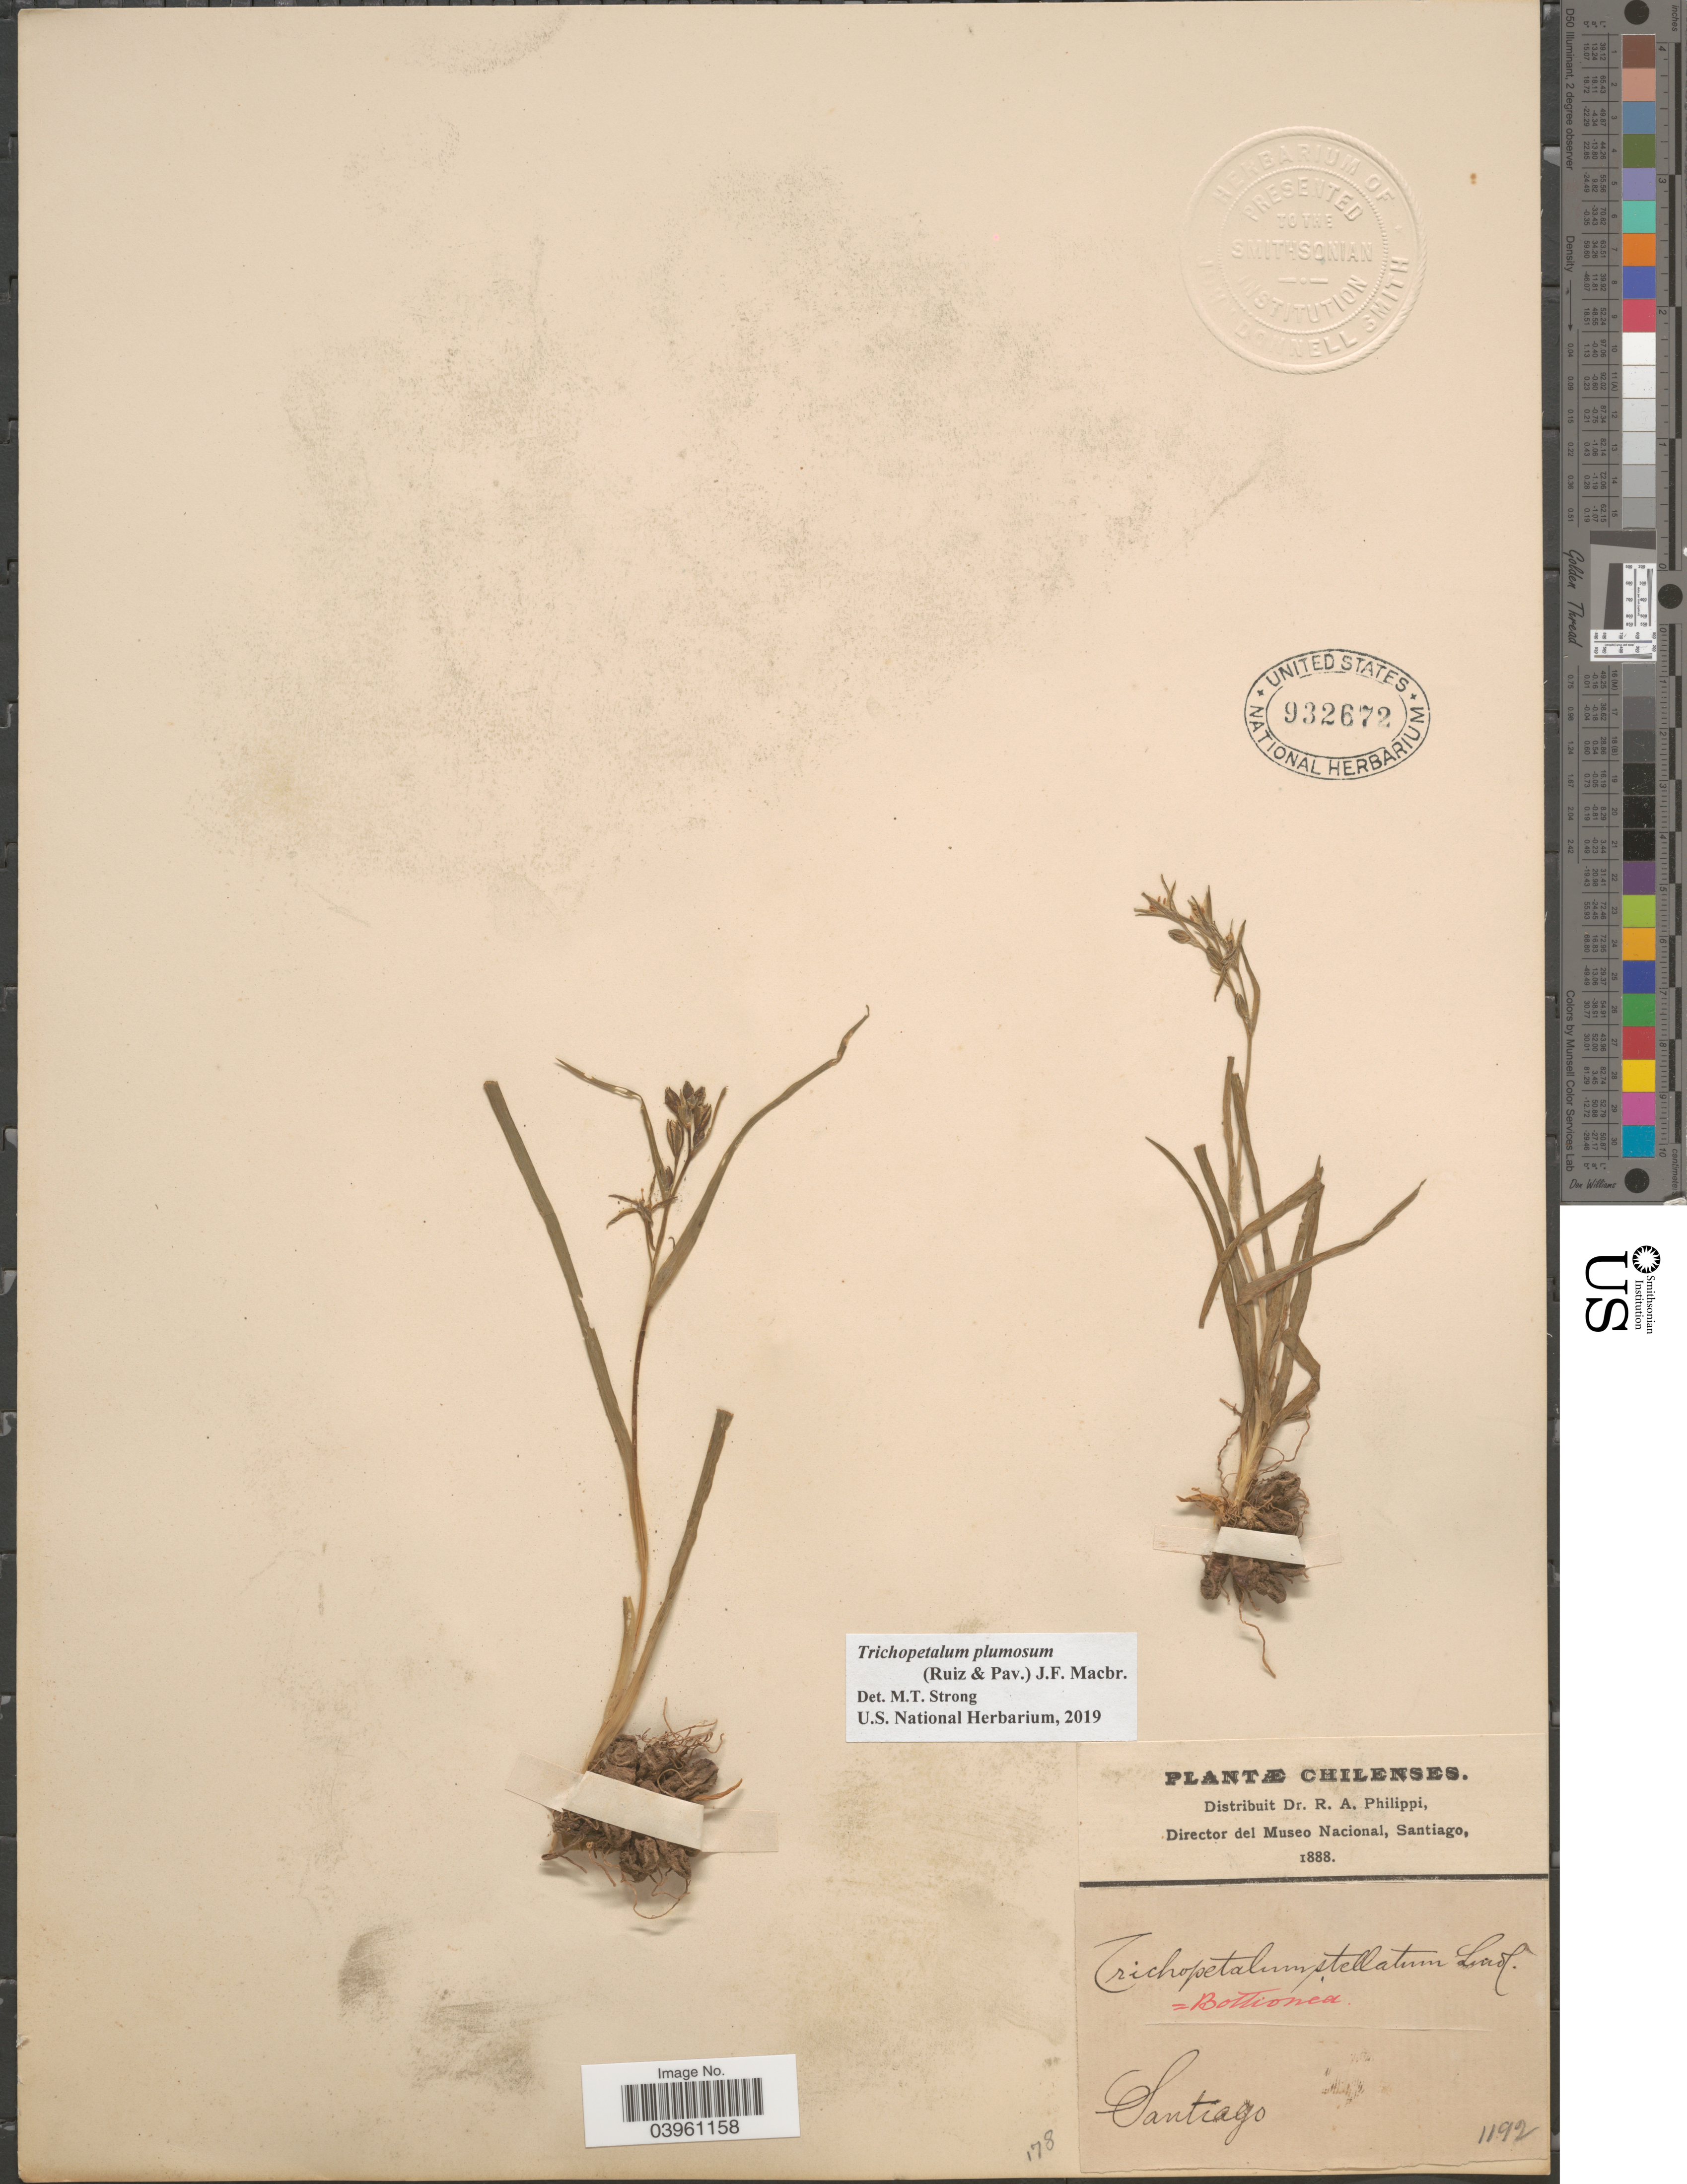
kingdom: Plantae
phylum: Tracheophyta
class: Liliopsida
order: Asparagales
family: Asparagaceae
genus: Trichopetalum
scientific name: Trichopetalum plumosum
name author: J.F. Macbr.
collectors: ex. herb. R.A. Philippi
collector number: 1192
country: Chile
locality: Santiago.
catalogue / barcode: US 932672